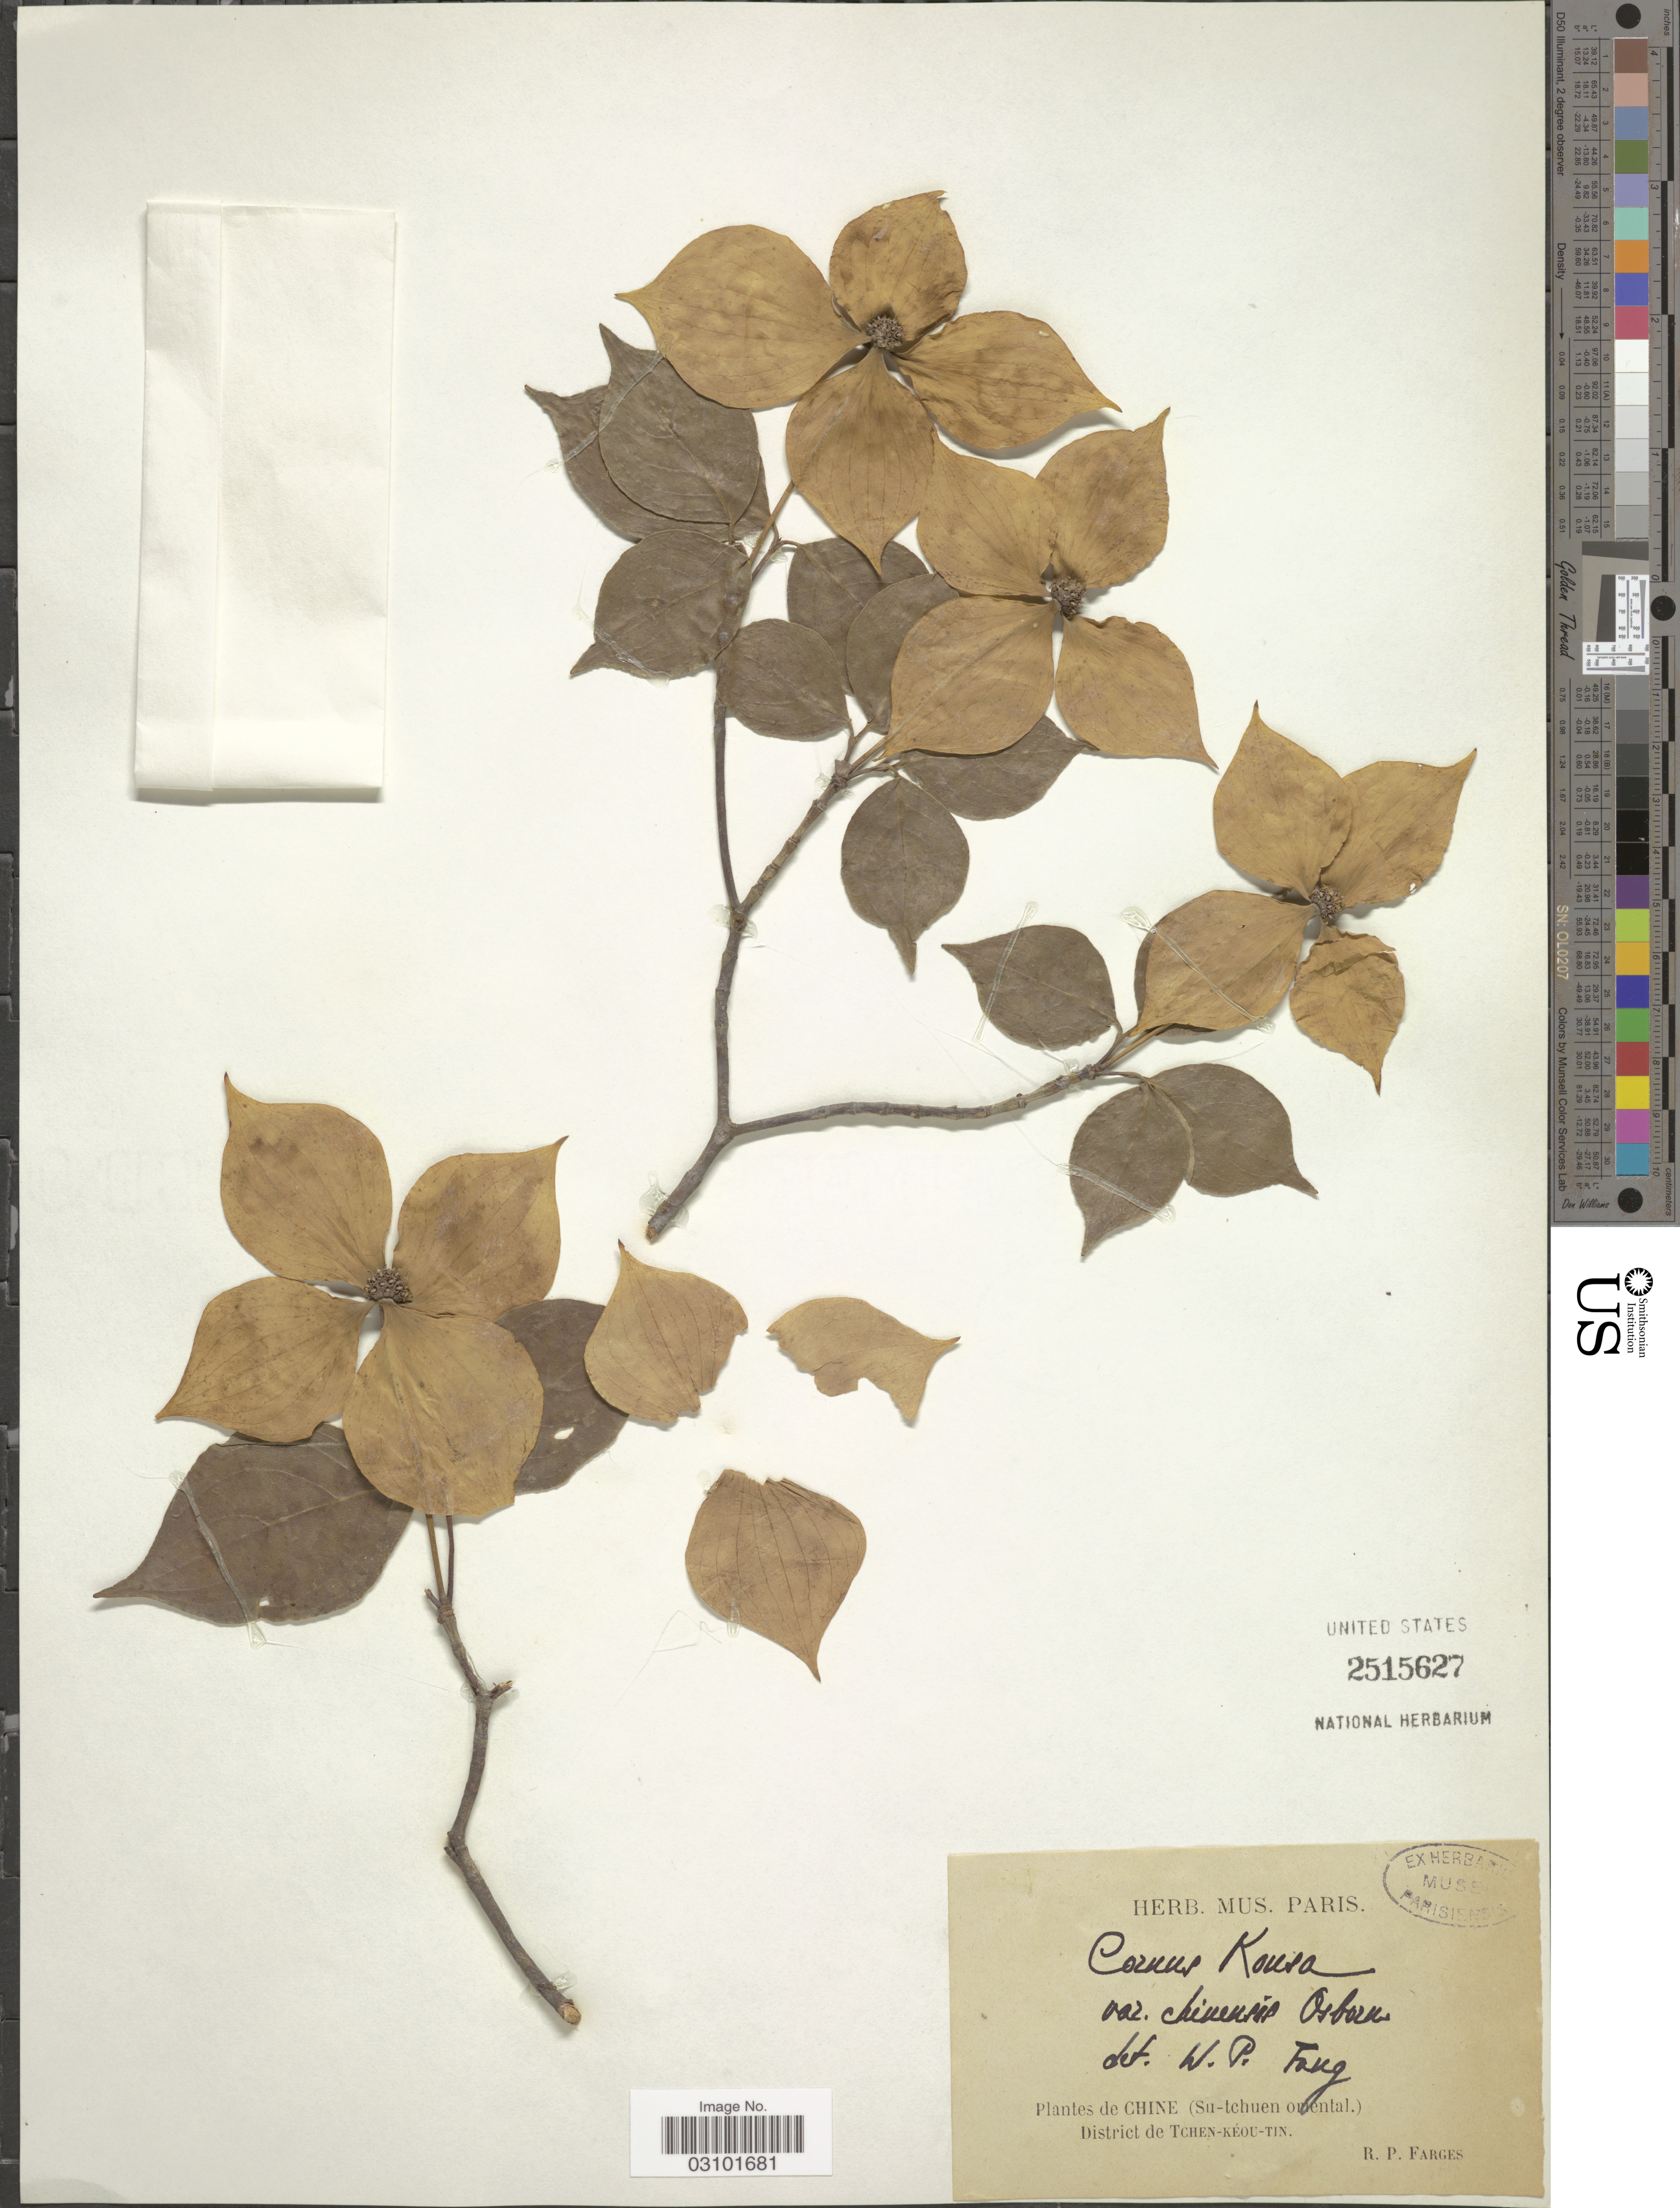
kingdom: Plantae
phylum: Tracheophyta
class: Magnoliopsida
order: Cornales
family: Cornaceae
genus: Cornus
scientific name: Cornus kousa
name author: F. Buerger ex Miq.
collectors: R. Farges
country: China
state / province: Chongging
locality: Chine (Su-tchuen oriental.). District de Tchen-Kéou-Tin.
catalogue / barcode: US 2515627